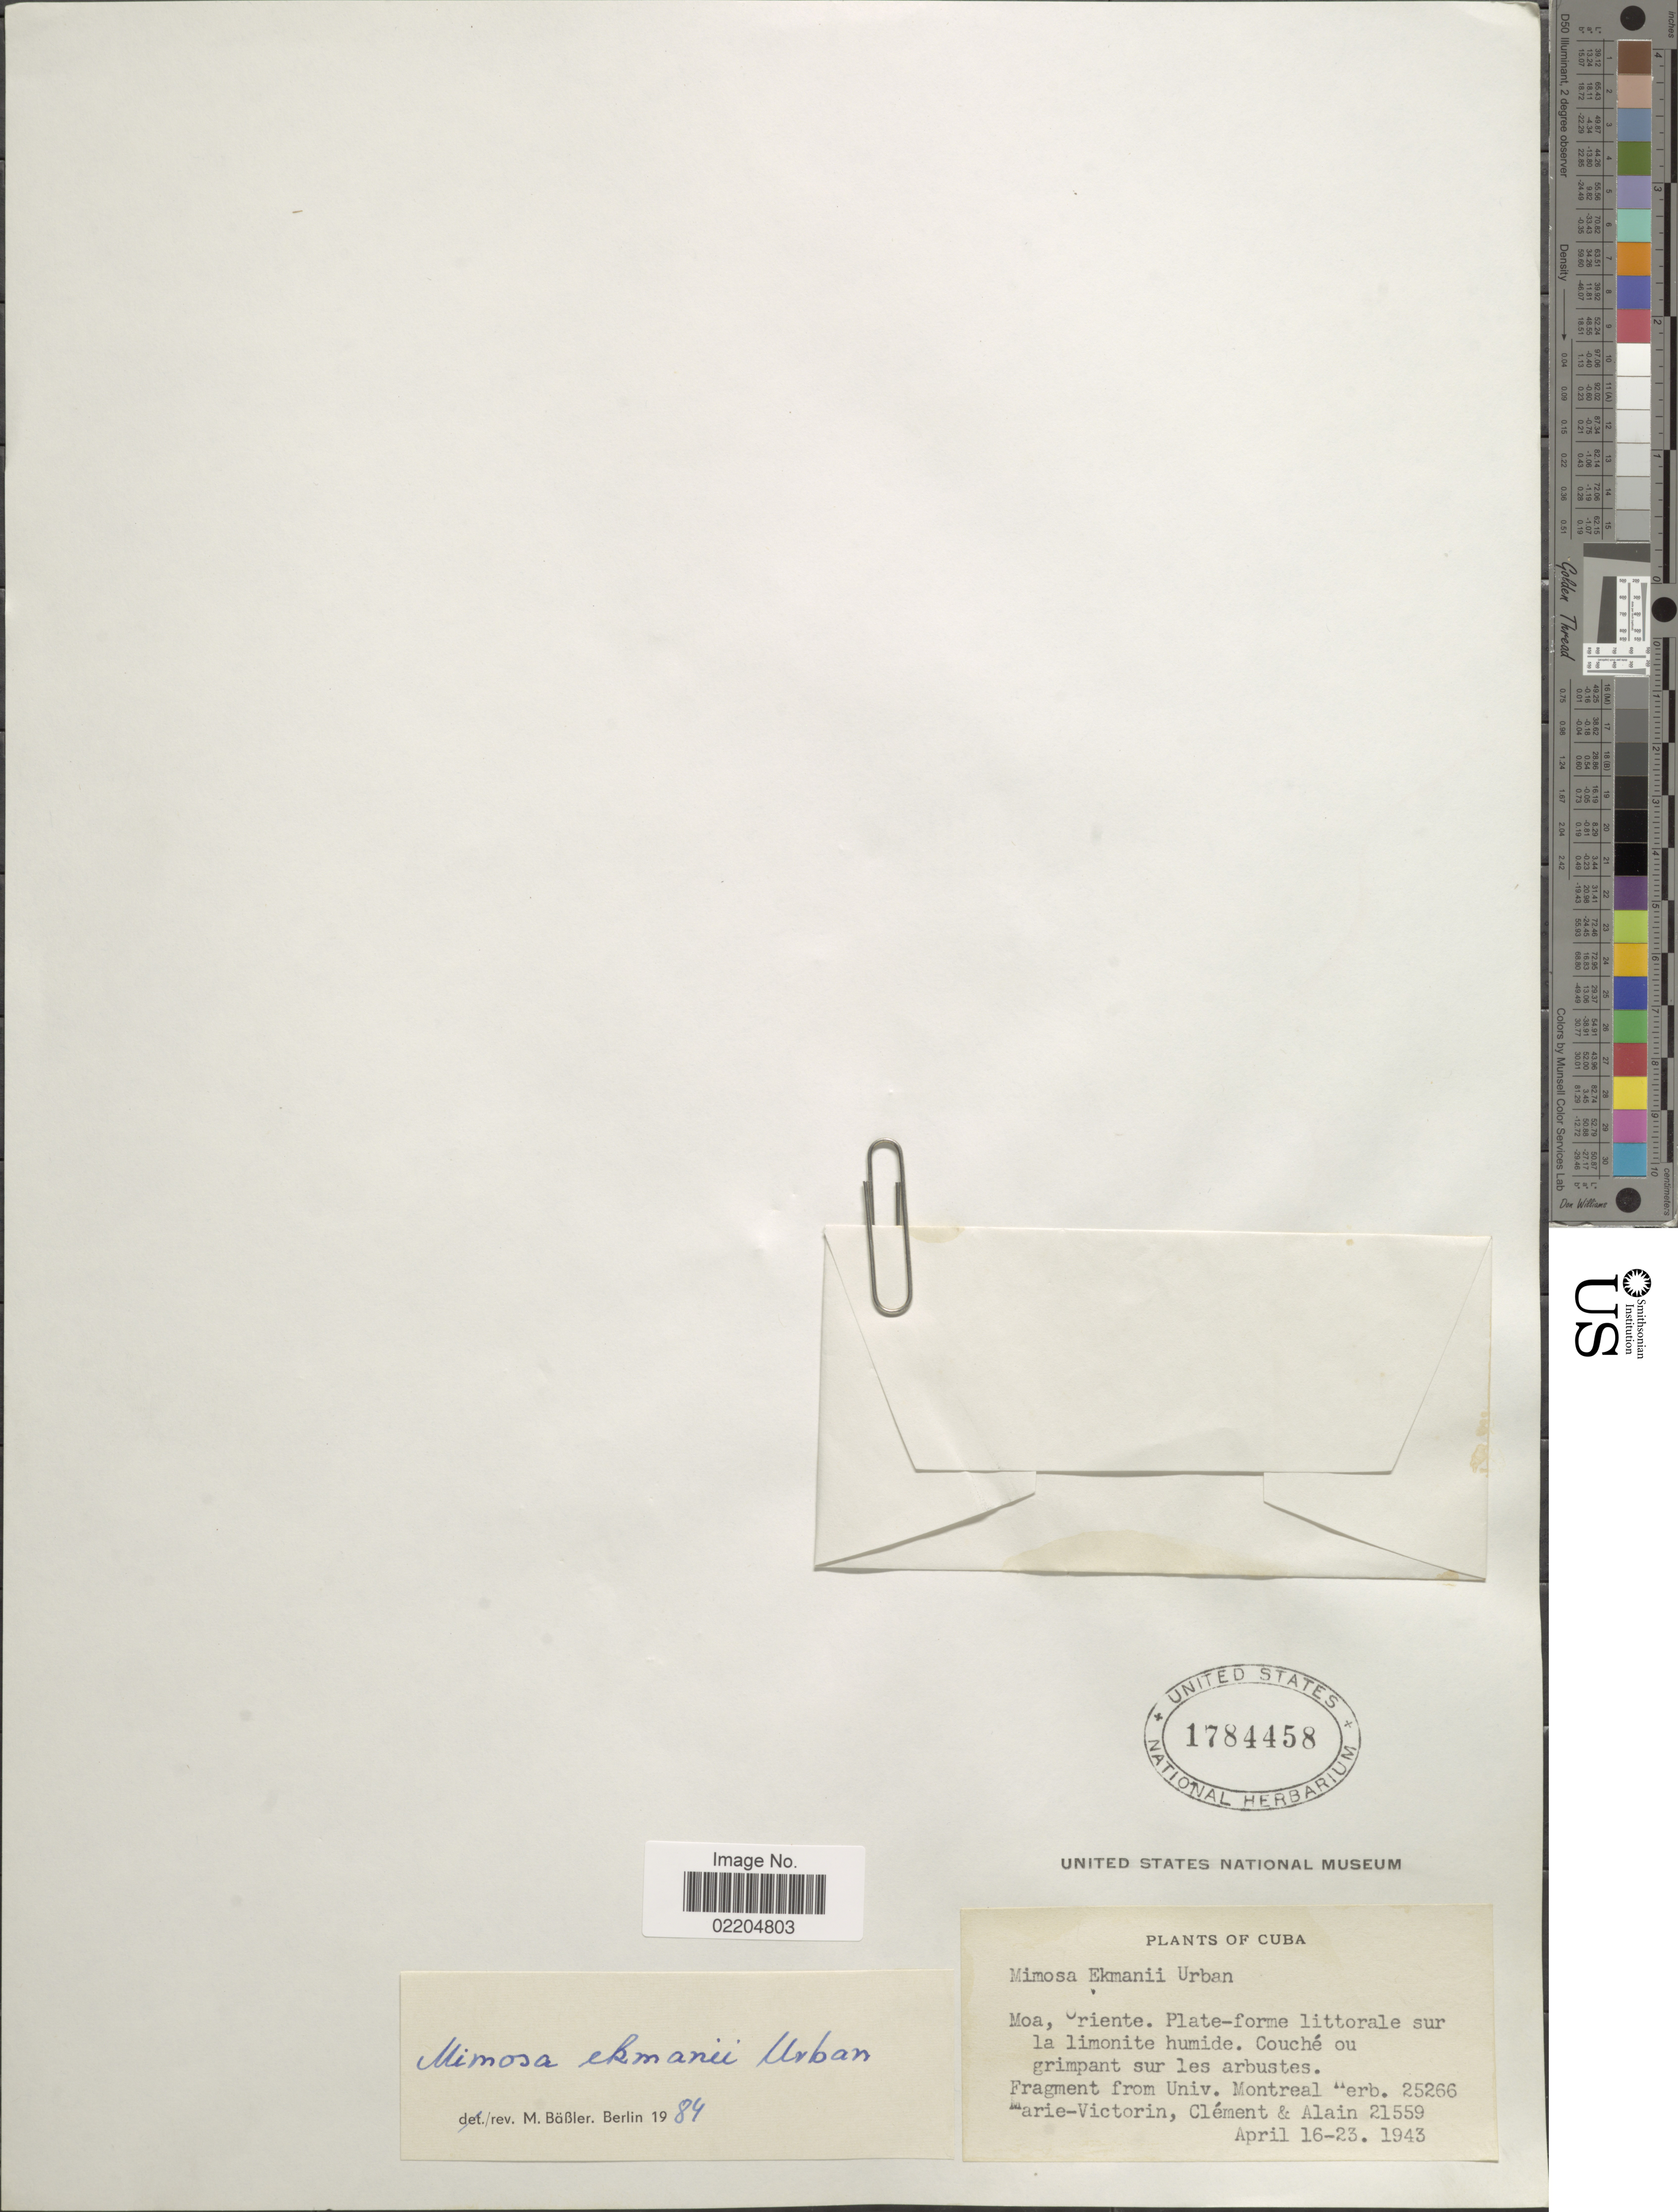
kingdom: Plantae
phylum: Tracheophyta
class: Magnoliopsida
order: Fabales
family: Fabaceae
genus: Mimosa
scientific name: Mimosa ekmanii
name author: Urb.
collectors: -. Marie-Victorin, Clément & Alain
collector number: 21559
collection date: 1943-04-16/1943-04-23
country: Cuba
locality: Moa, Oriente, Plate-forme littorale sur la Limonite humide, Couche ou grimpant sur les arbustes.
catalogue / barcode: US 1784458